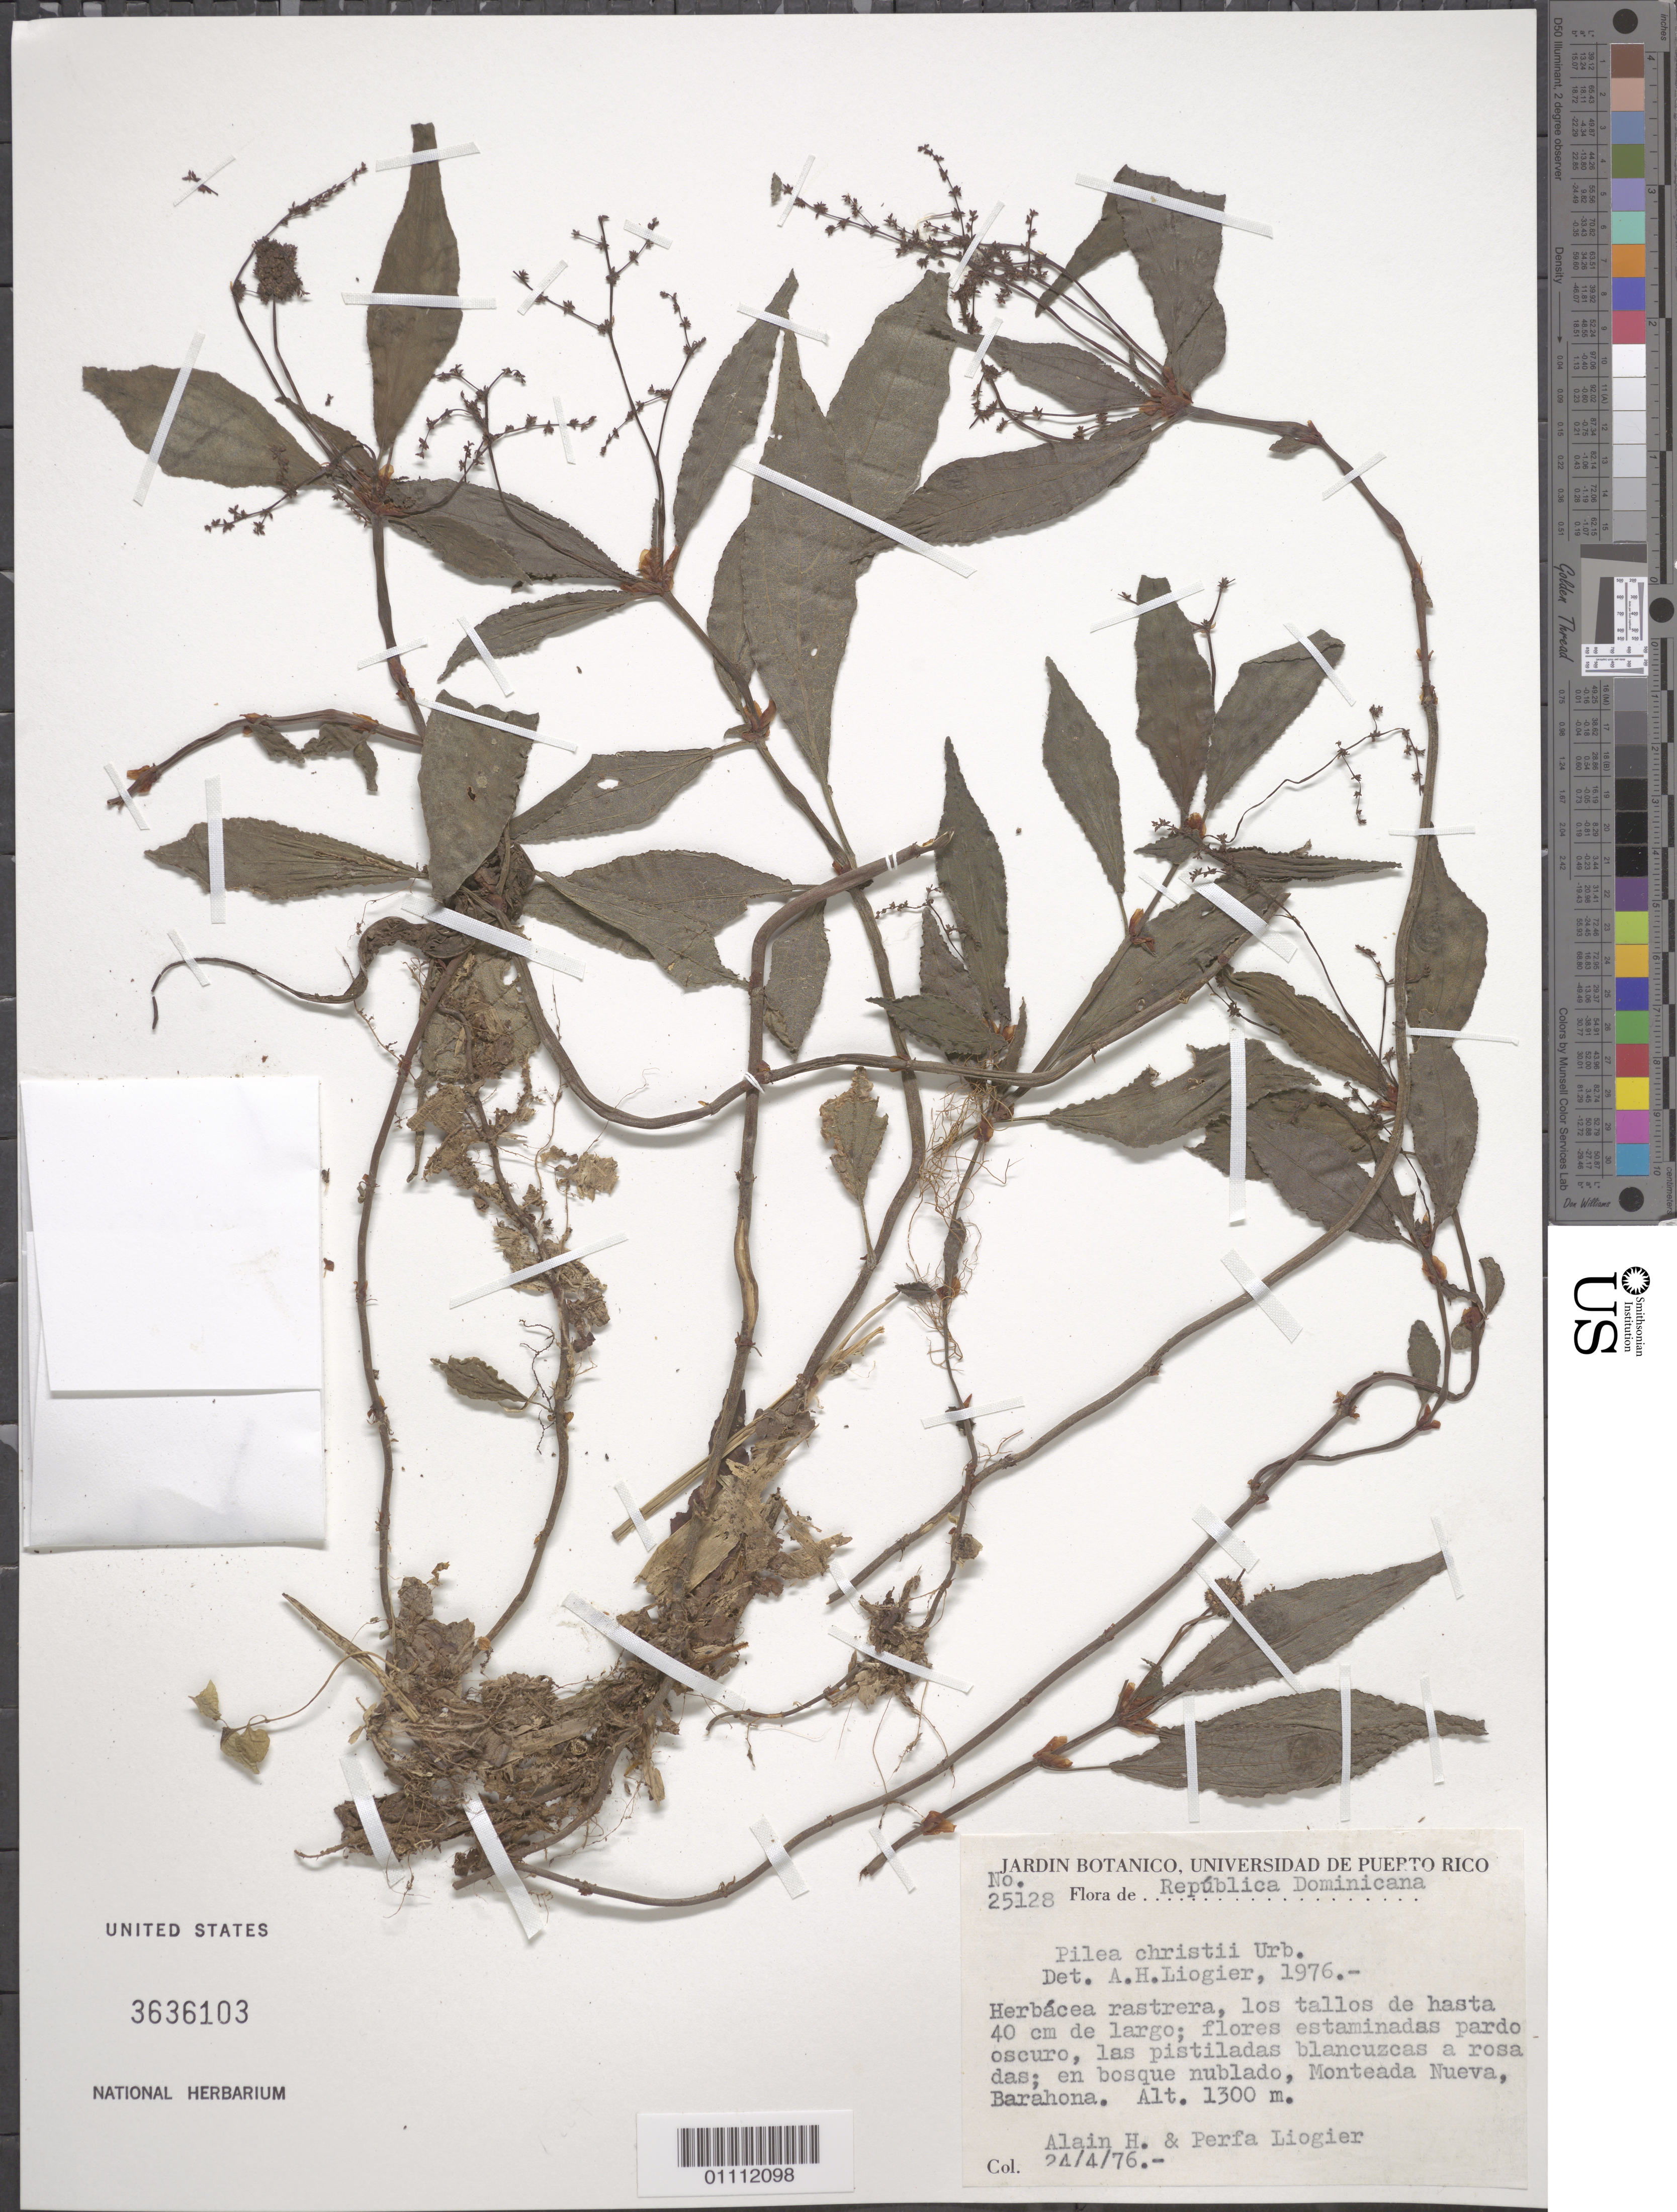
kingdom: Plantae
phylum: Tracheophyta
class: Magnoliopsida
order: Rosales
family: Urticaceae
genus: Pilea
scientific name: Pilea christii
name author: Urb.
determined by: Liogier, Alain H.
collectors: A. H. Liogier & M. P. Liogier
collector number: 25128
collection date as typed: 24 Apr 1976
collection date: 1976-04-24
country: Dominican Republic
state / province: Barahona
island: Hispaniola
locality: Monteada Nueva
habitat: En bosque nublado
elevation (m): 1300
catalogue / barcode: US 3636103